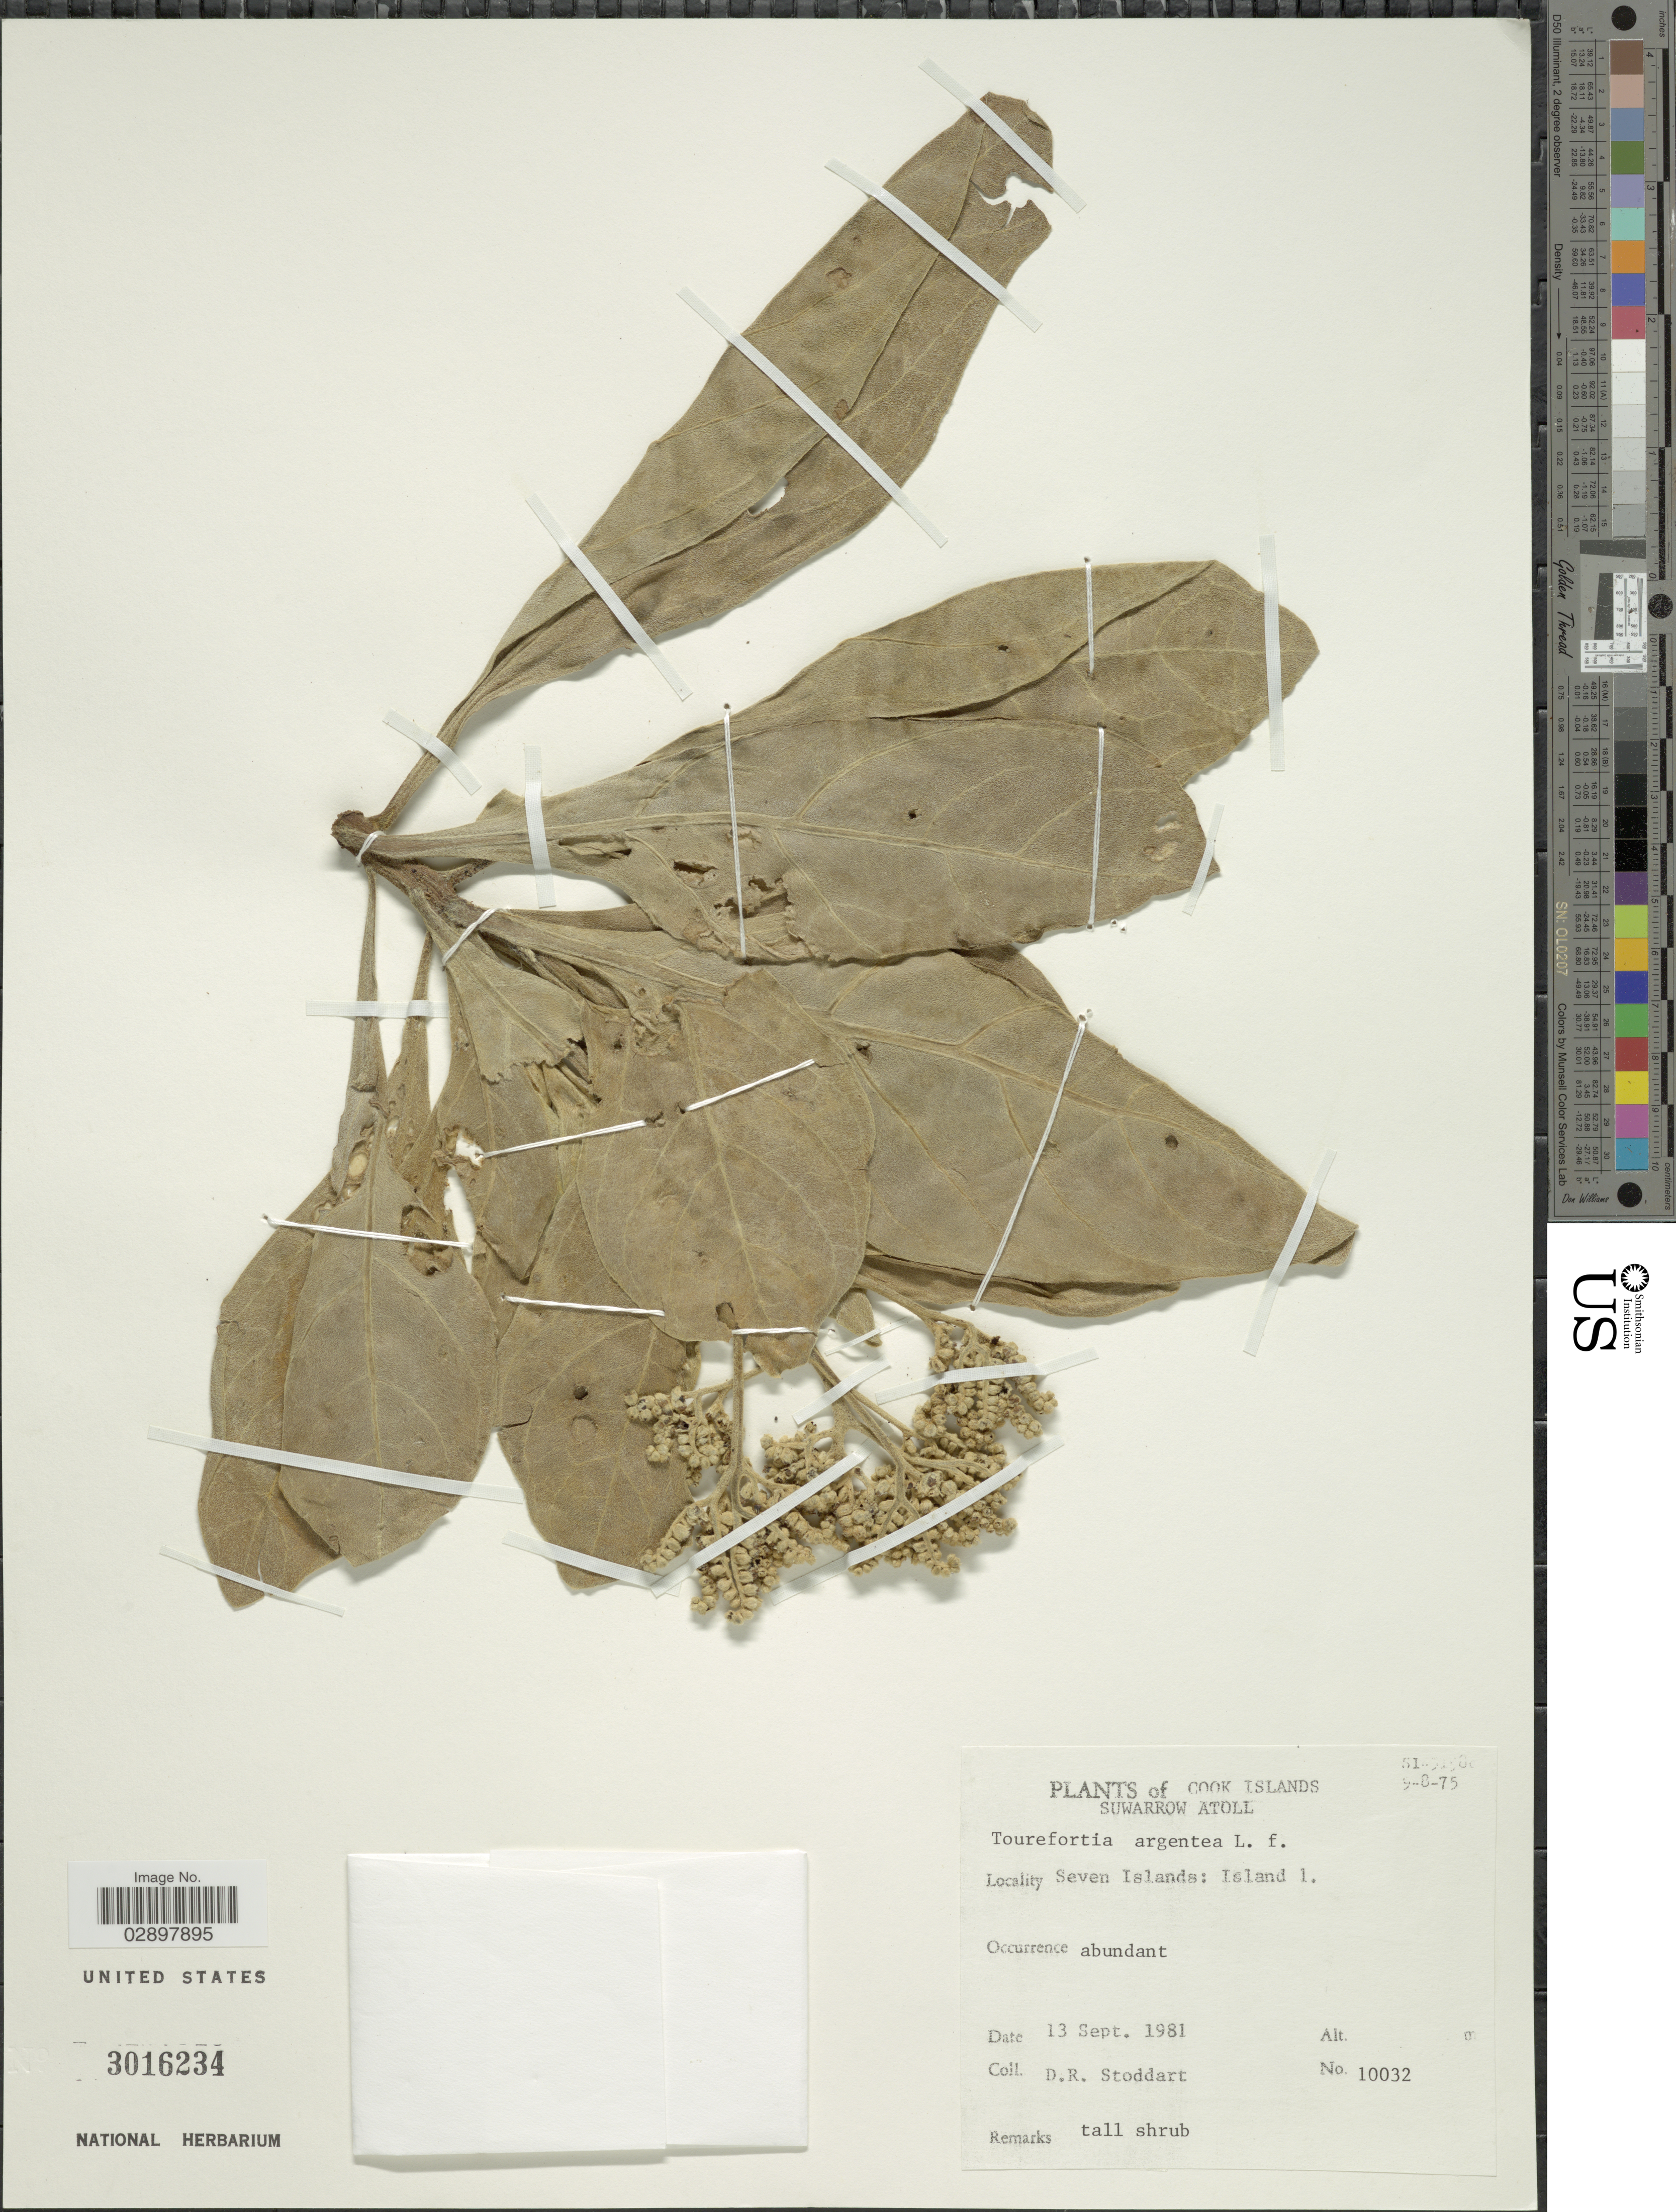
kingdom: Plantae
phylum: Tracheophyta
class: Magnoliopsida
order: Boraginales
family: Heliotropiaceae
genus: Heliotropium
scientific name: Heliotropium arboreum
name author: (Blanco) Mabberley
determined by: Wagner, W. L., (BOT), Smithsonian Institution - National Museum of Natural History (UNITED STATES)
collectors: D. R. Stoddart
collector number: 10032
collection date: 1981-09-13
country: Cook Islands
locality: Suwarrow Atoll. Seven Islands: Island 1.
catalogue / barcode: US 3016234